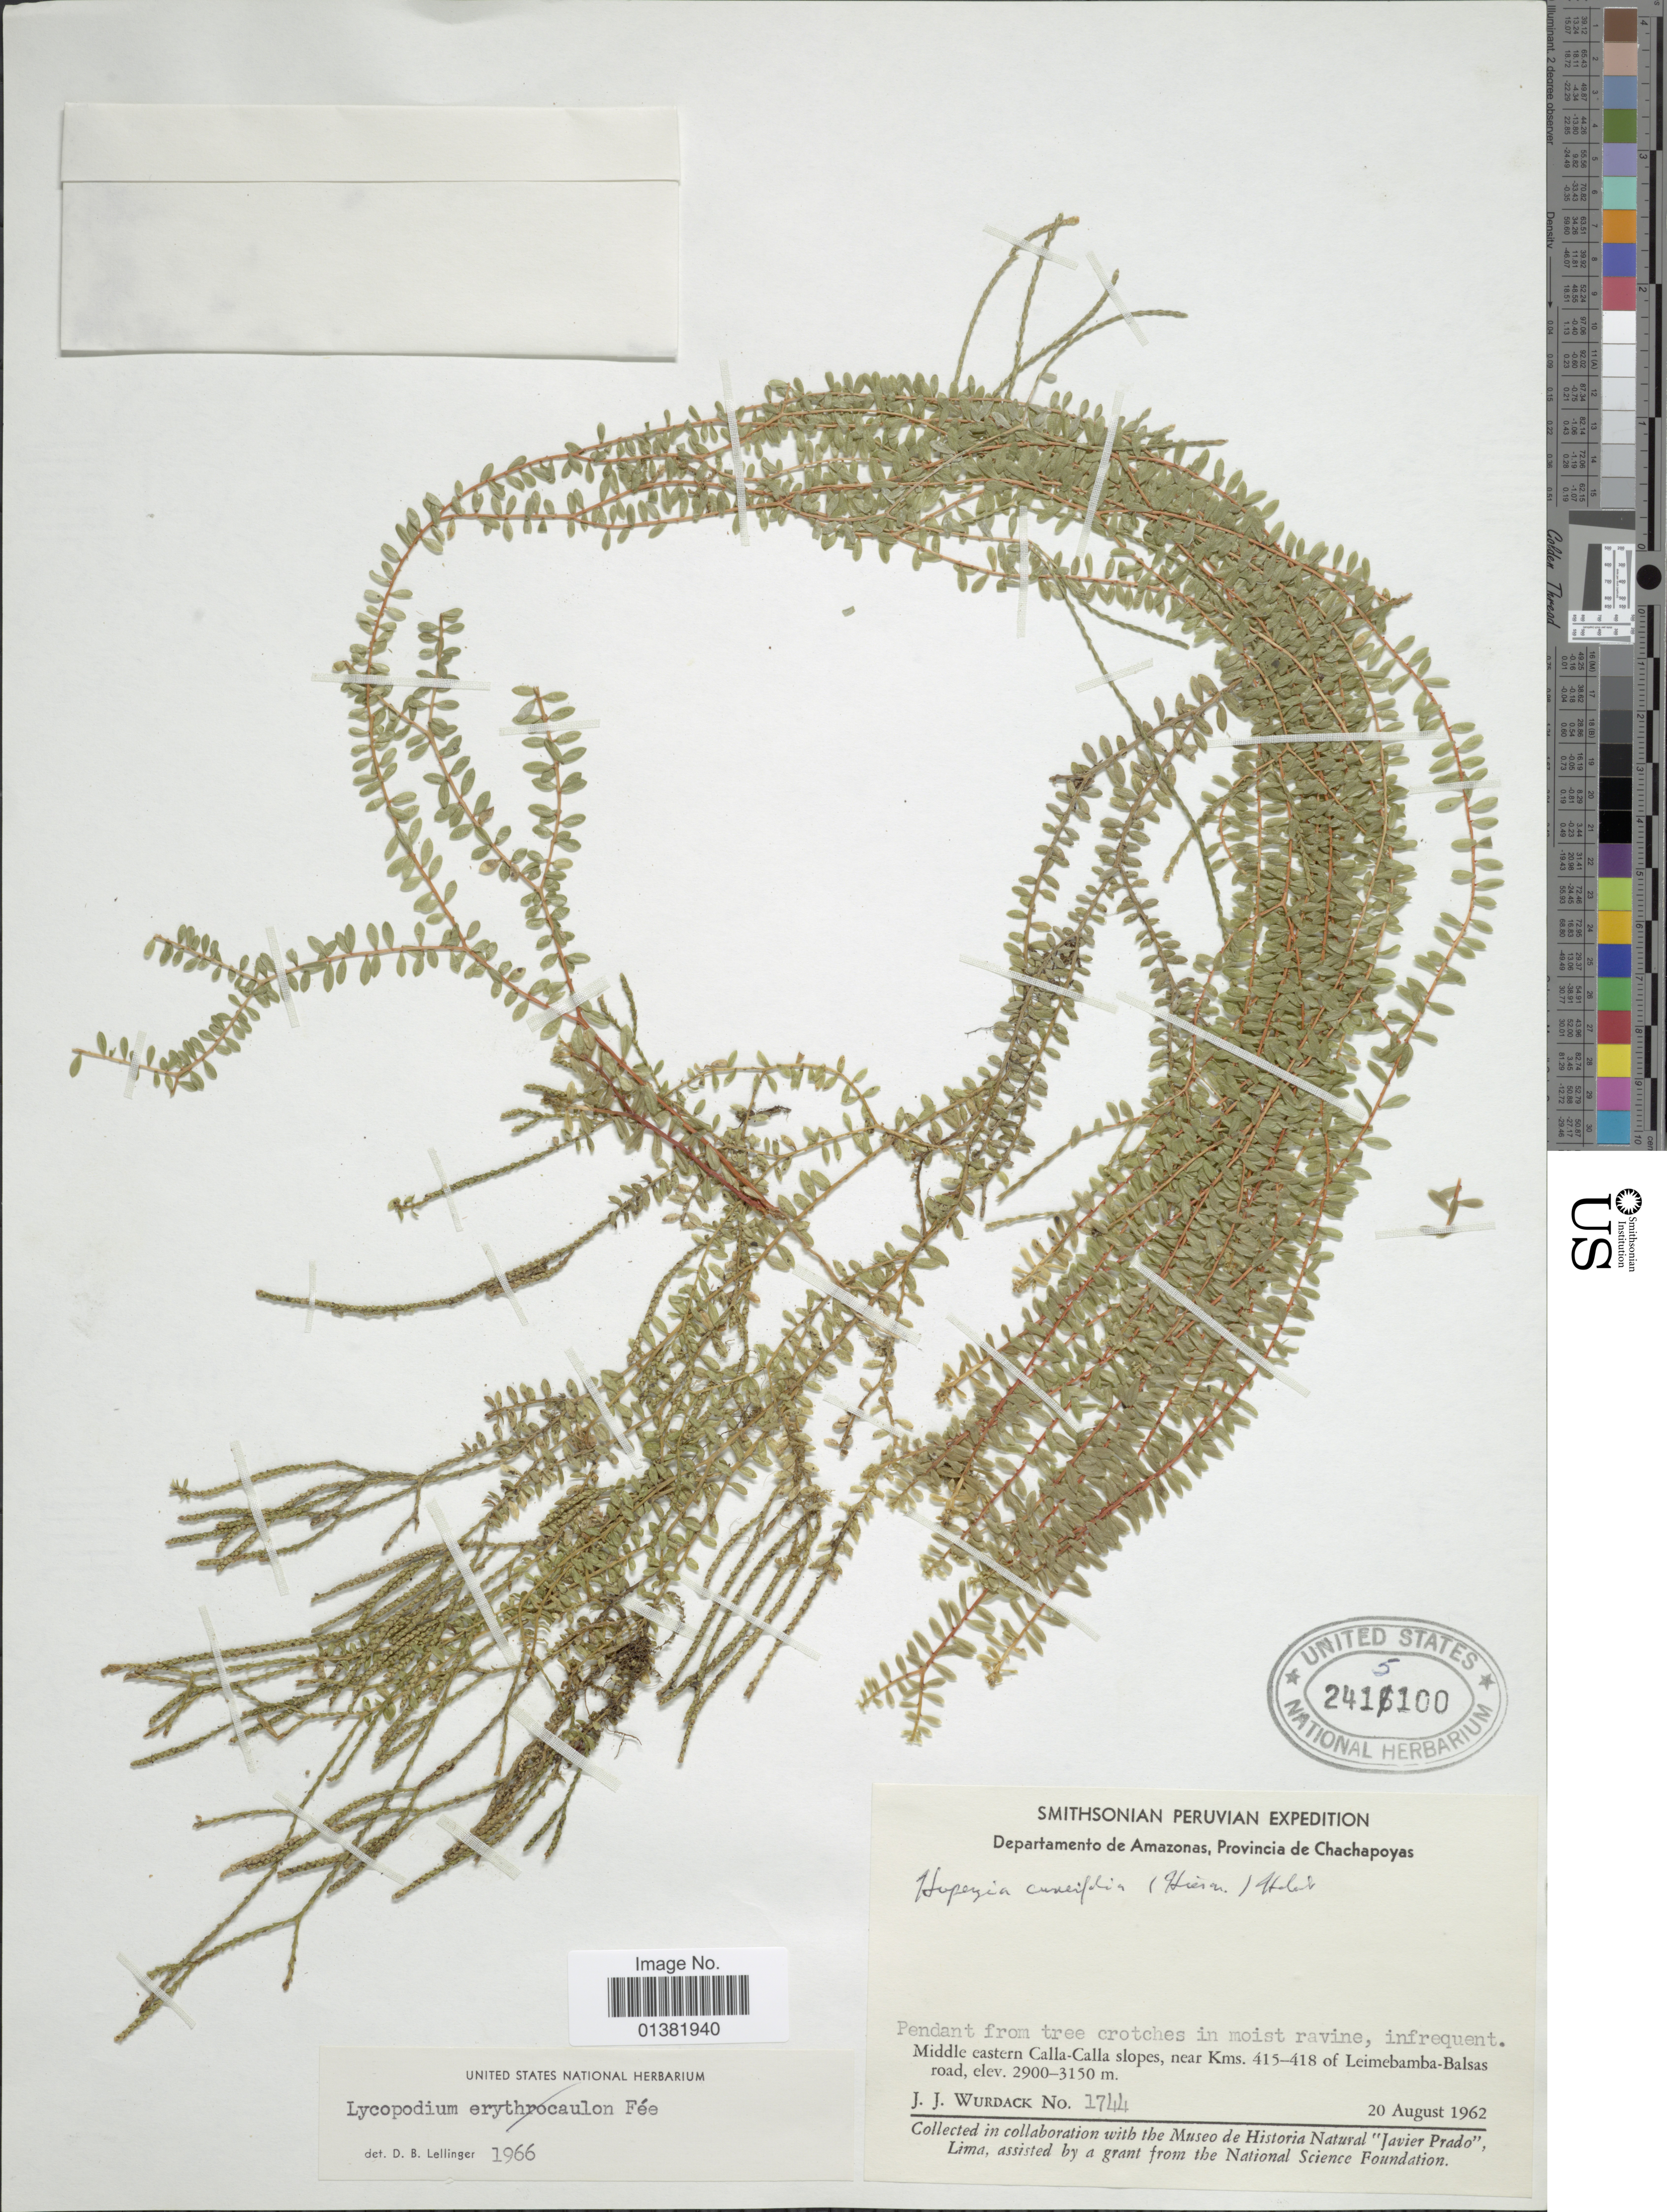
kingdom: Plantae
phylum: Tracheophyta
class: Lycopodiopsida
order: Lycopodiales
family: Lycopodiaceae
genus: Phlegmariurus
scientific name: Phlegmariurus cuneifolius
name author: (Hieron.) B. Øllg.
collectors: J. J. Wurdack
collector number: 1744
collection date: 1962-08-20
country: Peru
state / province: Amazonas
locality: Provincia de Chahapoyas, Middle eastern Calla-Calla slopes, near Kms. 415-418 of Leimebamba-Balsas road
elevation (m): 2900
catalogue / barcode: US 2415100